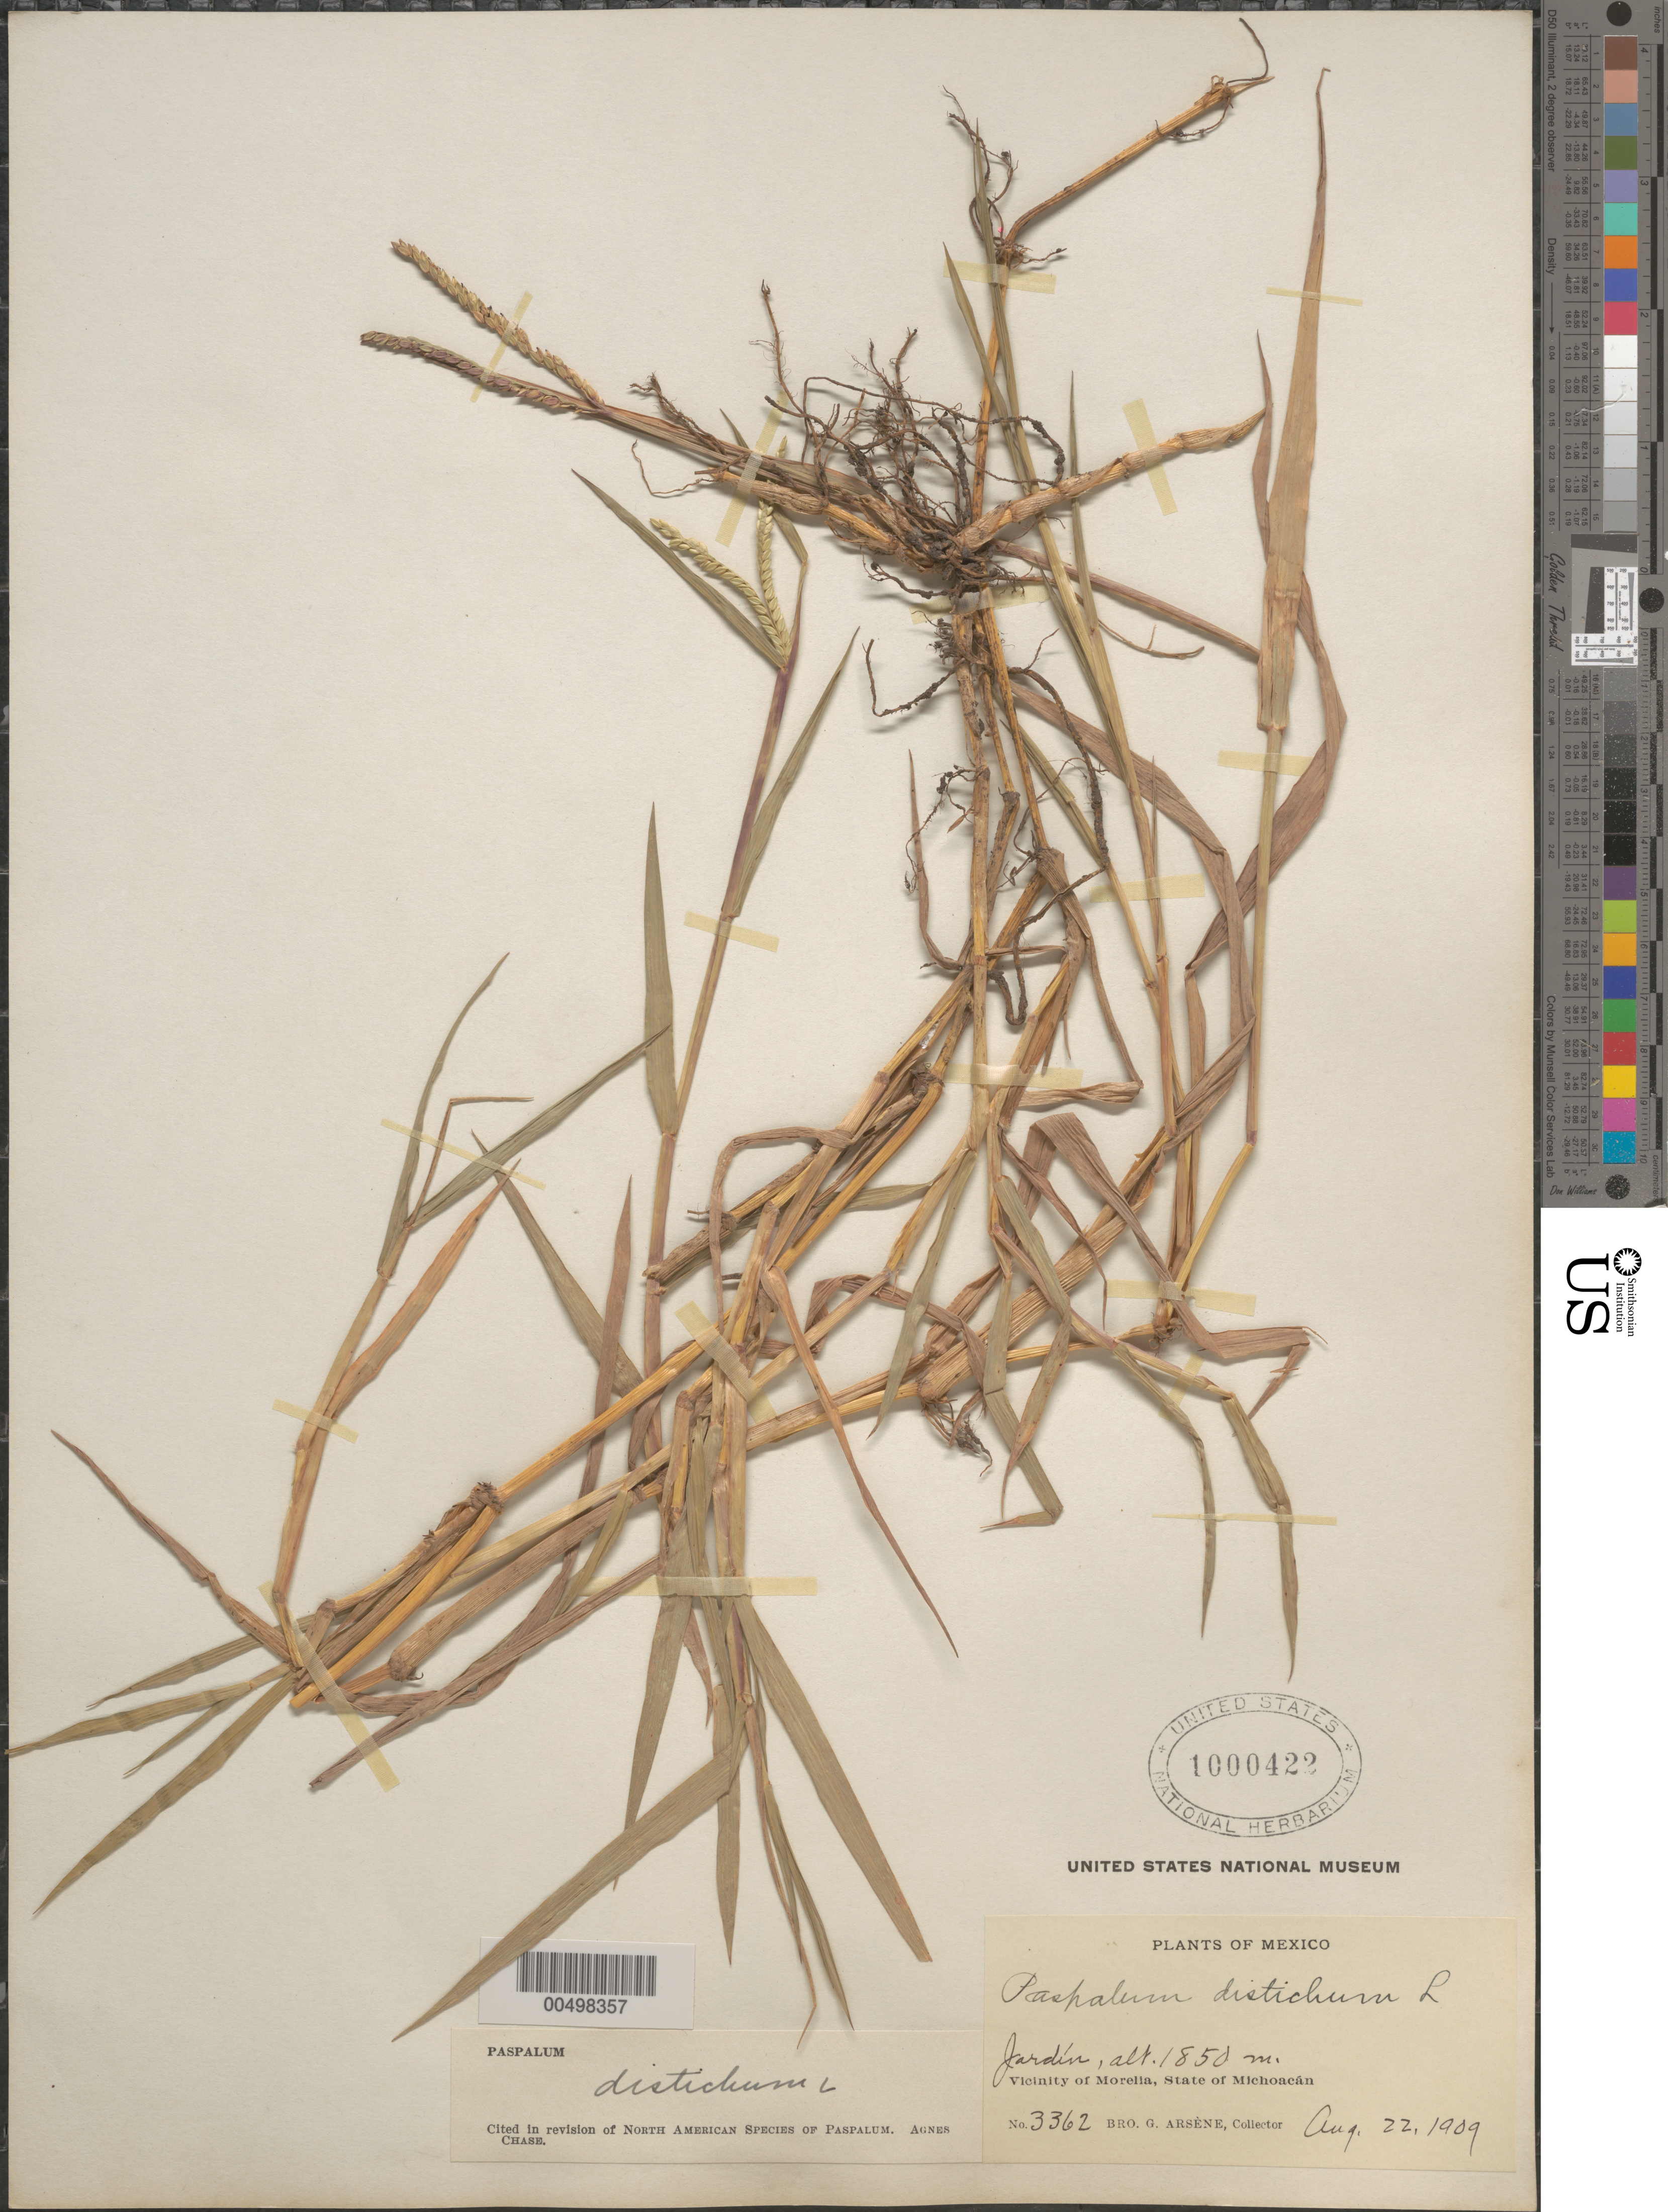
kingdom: Plantae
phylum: Tracheophyta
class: Liliopsida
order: Poales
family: Poaceae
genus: Paspalum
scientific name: Paspalum paspaloides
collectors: Bro. G. Arsène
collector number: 3362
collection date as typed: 22 Aug 1909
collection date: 1909-08-22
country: Mexico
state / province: Michoacán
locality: Vicinity of Morelia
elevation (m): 1850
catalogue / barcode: US 1000422